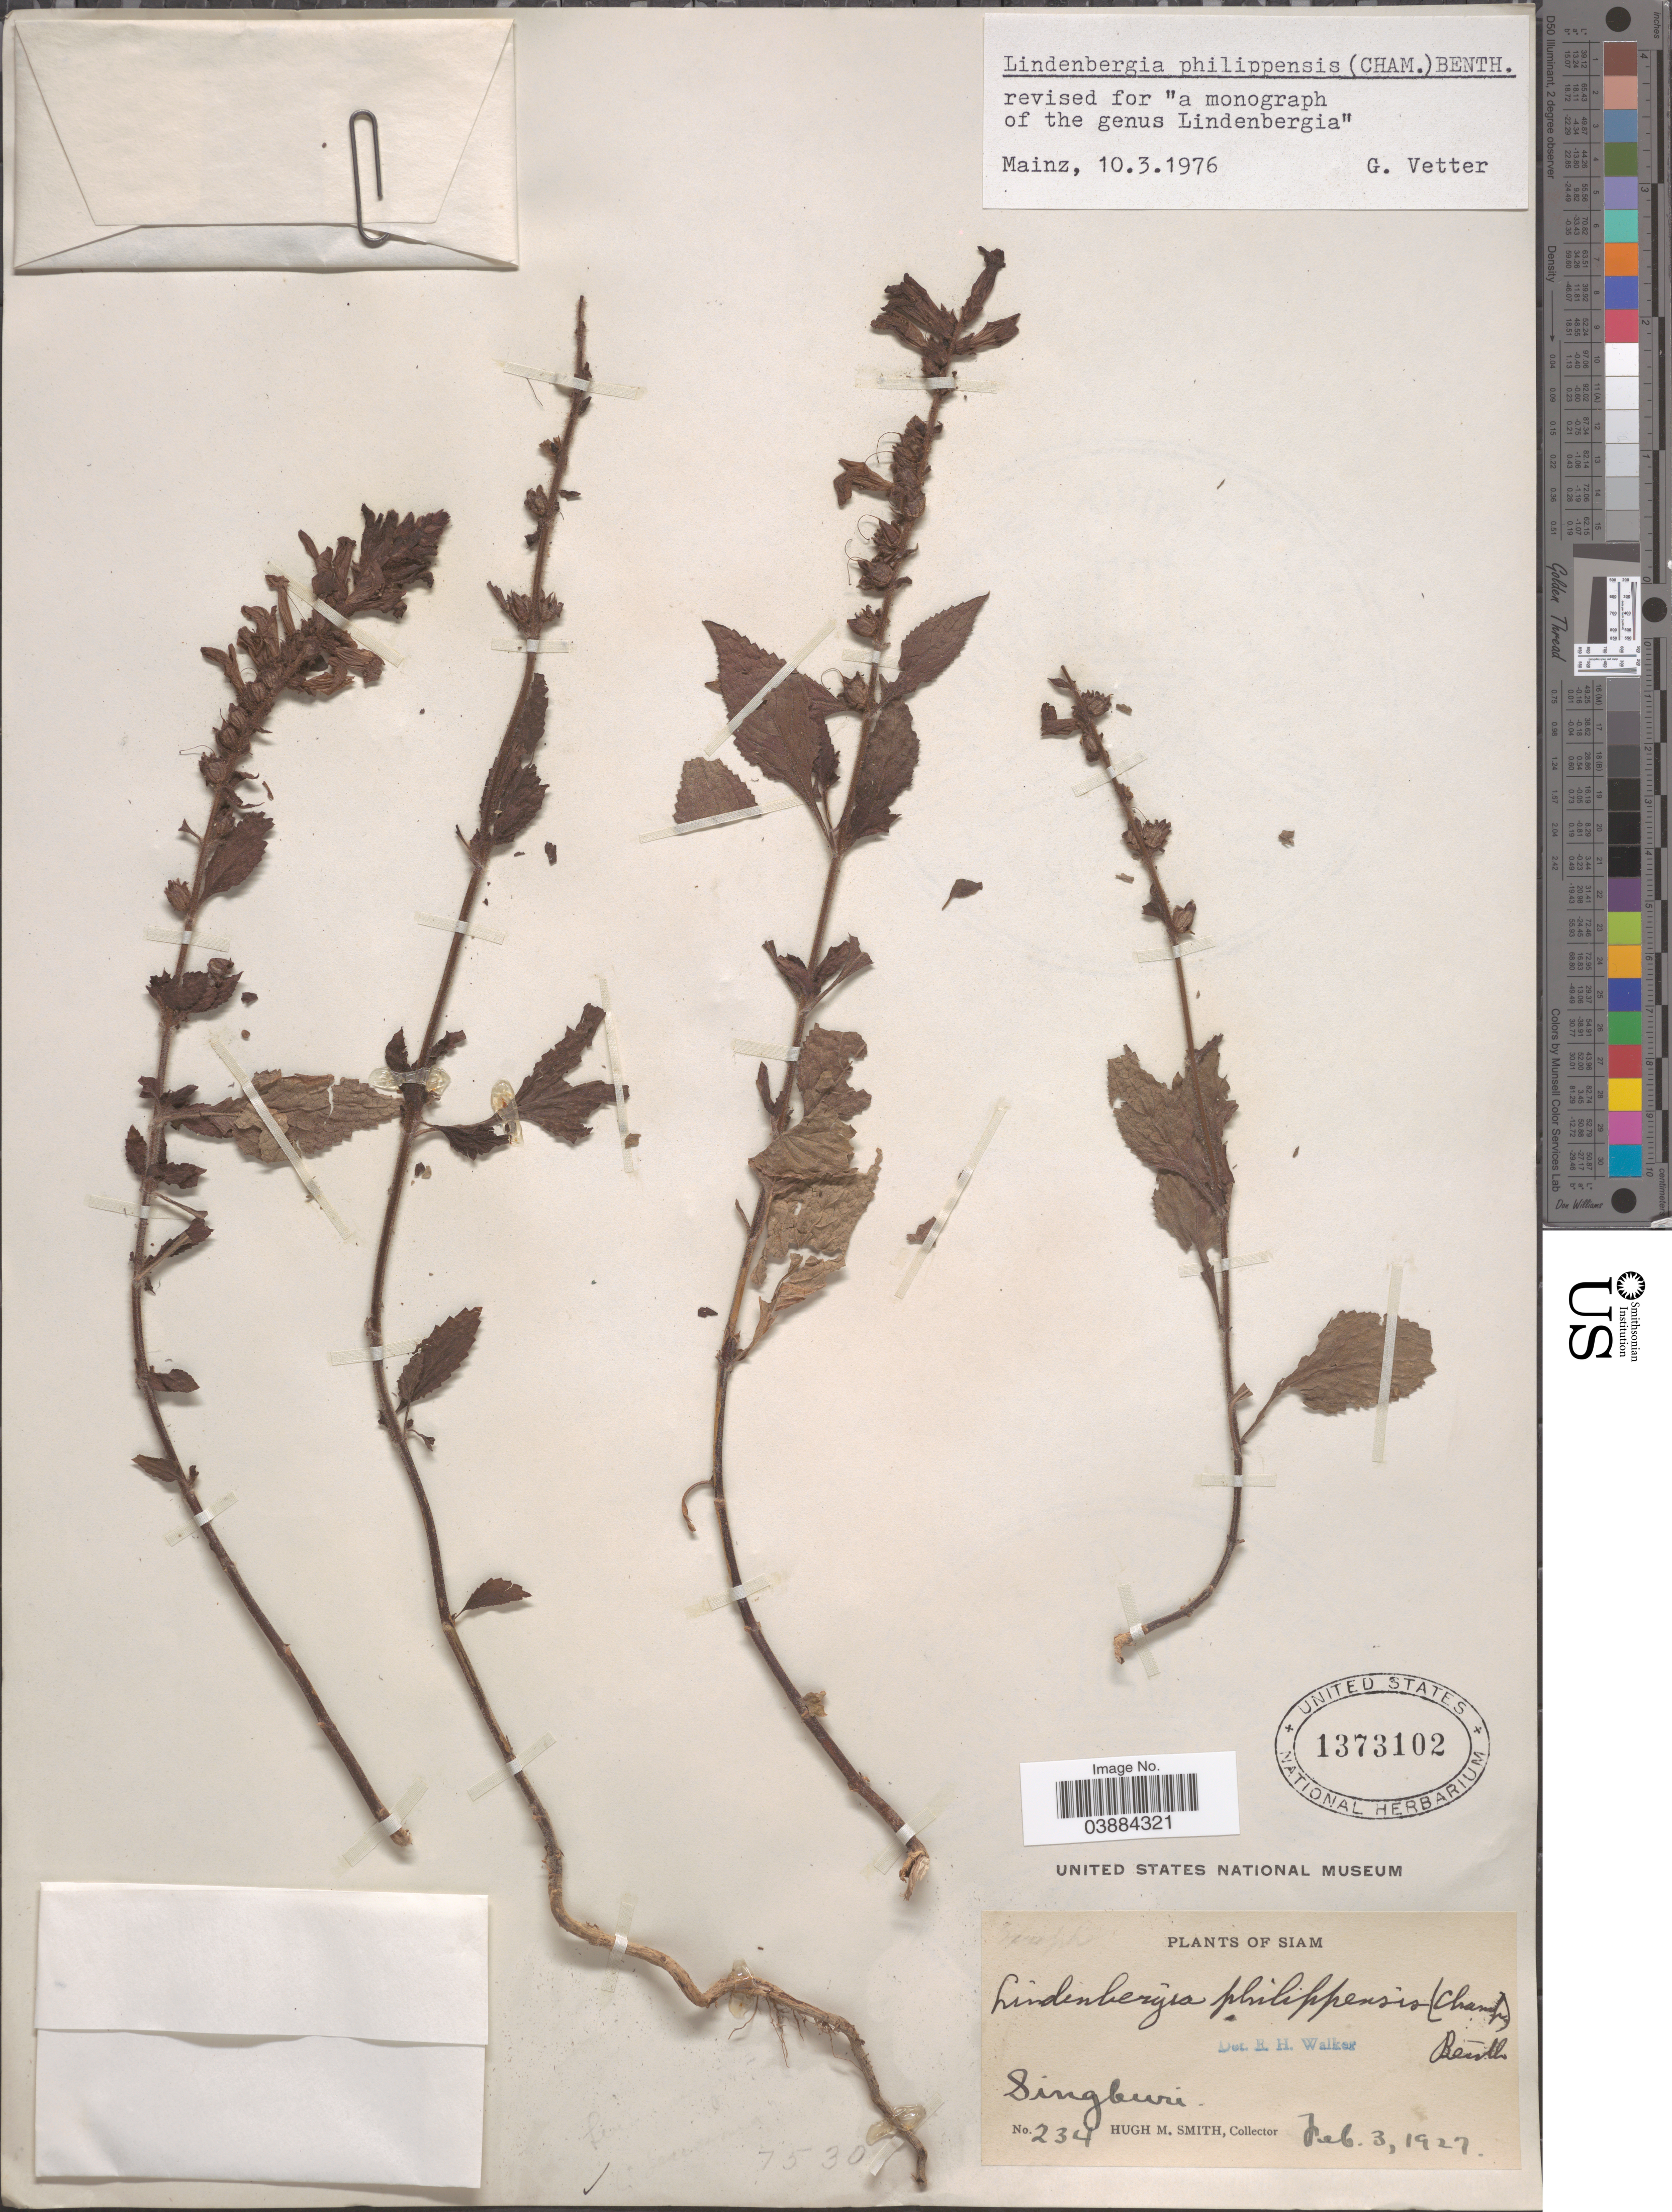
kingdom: Plantae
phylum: Tracheophyta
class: Magnoliopsida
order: Lamiales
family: Orobanchaceae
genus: Lindenbergia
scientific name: Lindenbergia philippensis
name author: (Cham. & Schltdl.) Benth.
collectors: H. M. Smith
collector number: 234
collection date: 1927-02-03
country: Thailand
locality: Siam: Singburi.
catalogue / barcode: US 1373102